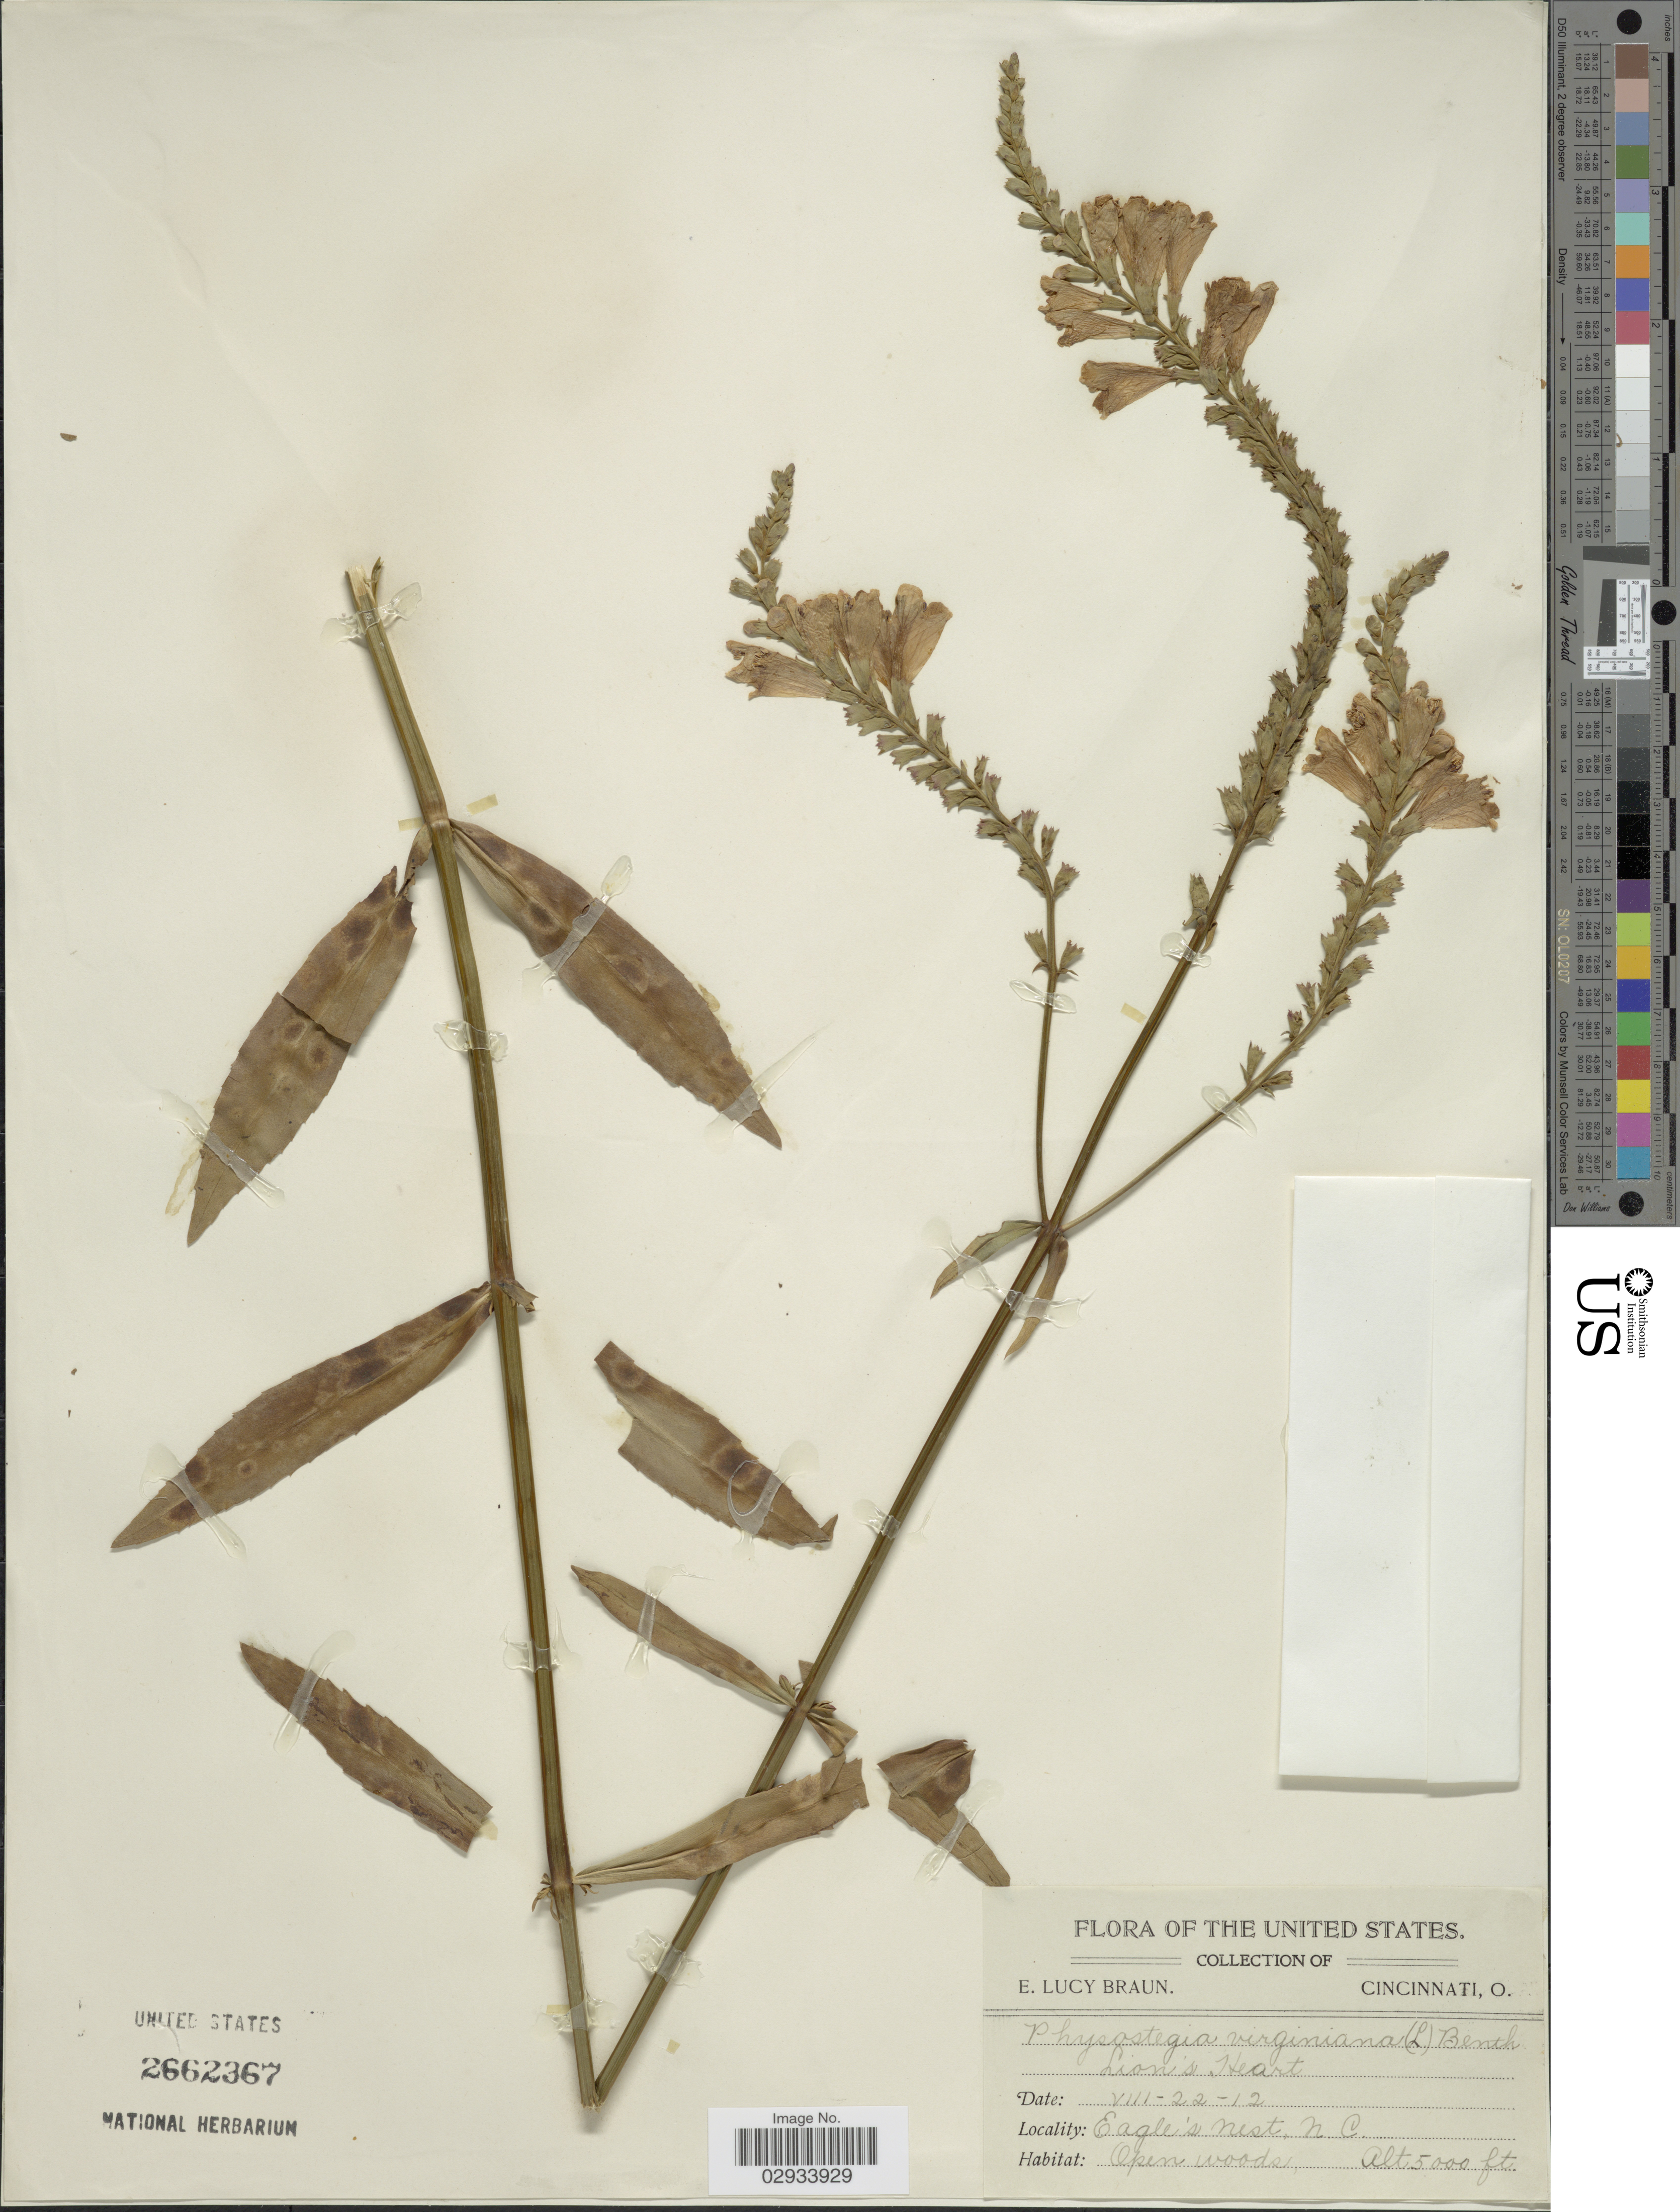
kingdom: Plantae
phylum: Tracheophyta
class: Magnoliopsida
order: Lamiales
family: Lamiaceae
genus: Physostegia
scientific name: Physostegia virginiana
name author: (L.) Benth.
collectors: E. L. Braun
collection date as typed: Transcribed d/m/y: 22/8/12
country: United States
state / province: North Carolina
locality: Eagle's Nest, N.C.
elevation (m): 1524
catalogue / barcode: US 2662367